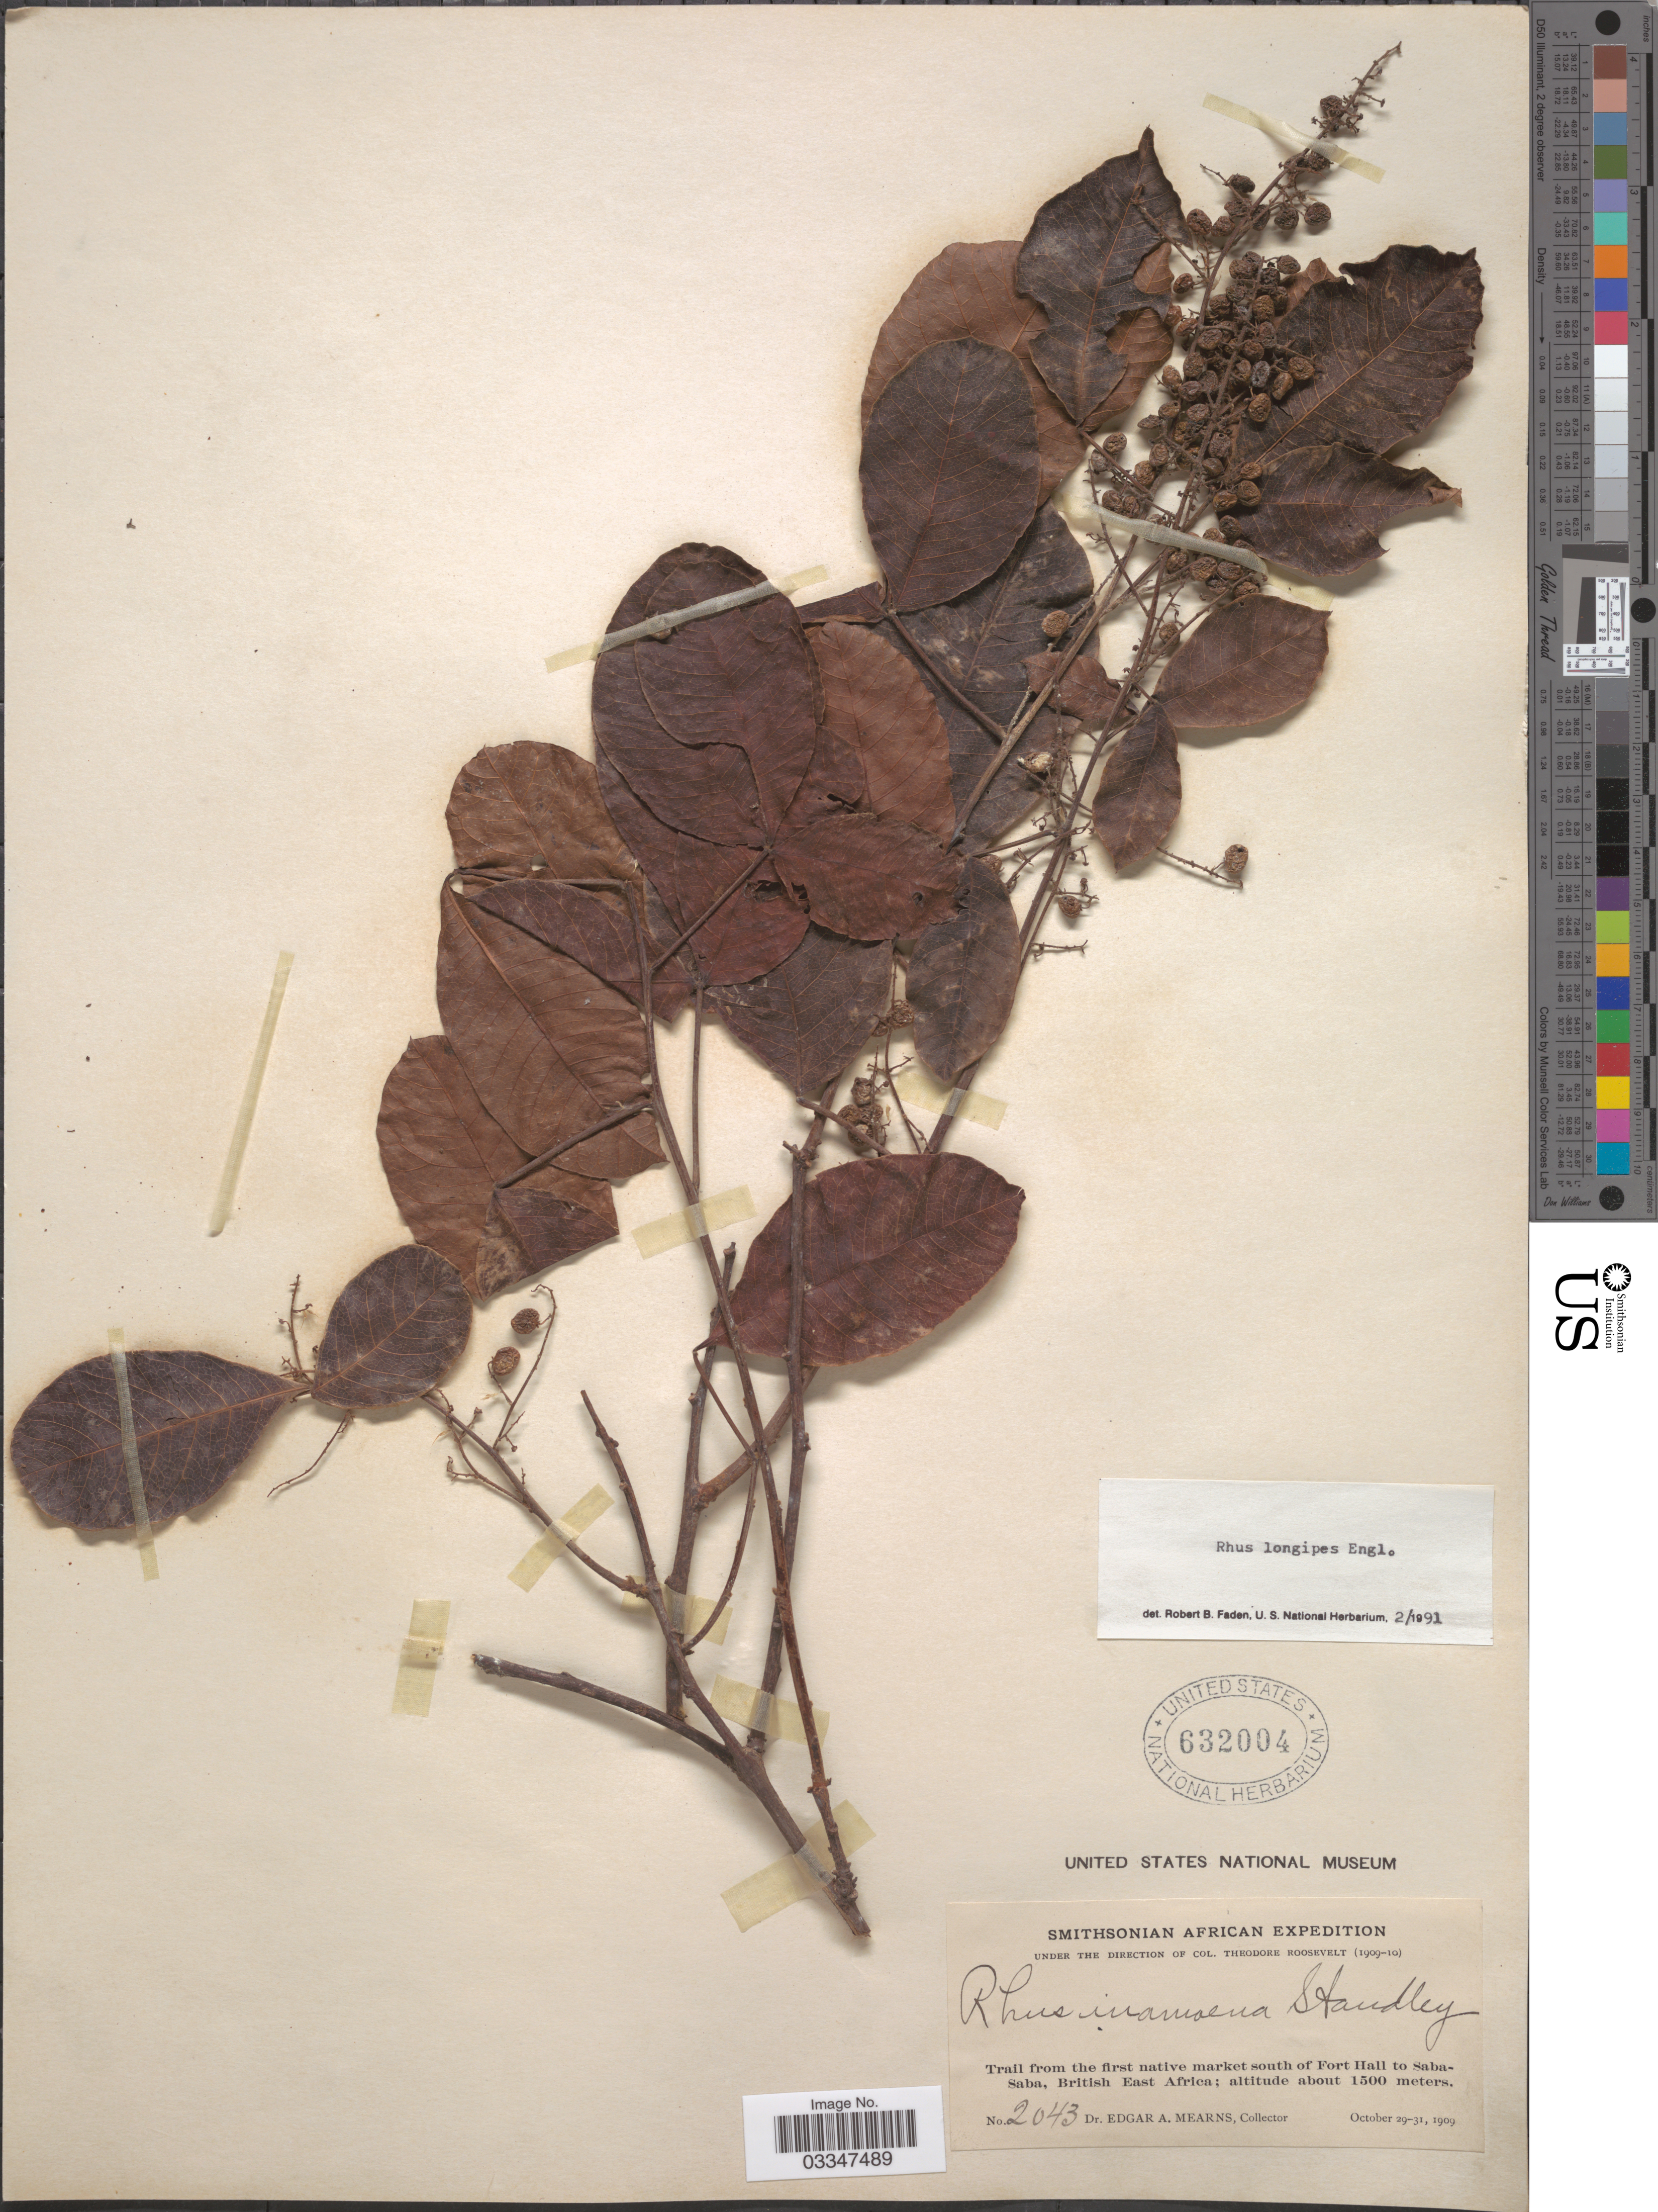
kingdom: Plantae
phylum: Tracheophyta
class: Magnoliopsida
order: Sapindales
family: Anacardiaceae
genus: Rhus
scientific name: Rhus longipes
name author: Engl.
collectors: E. A. Mearns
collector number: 2043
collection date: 1909-10-29/1909-10-31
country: Kenya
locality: Trail from the first native market south of Fort Hall to Saba-Saba, British East Africa.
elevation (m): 1500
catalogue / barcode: US 632004